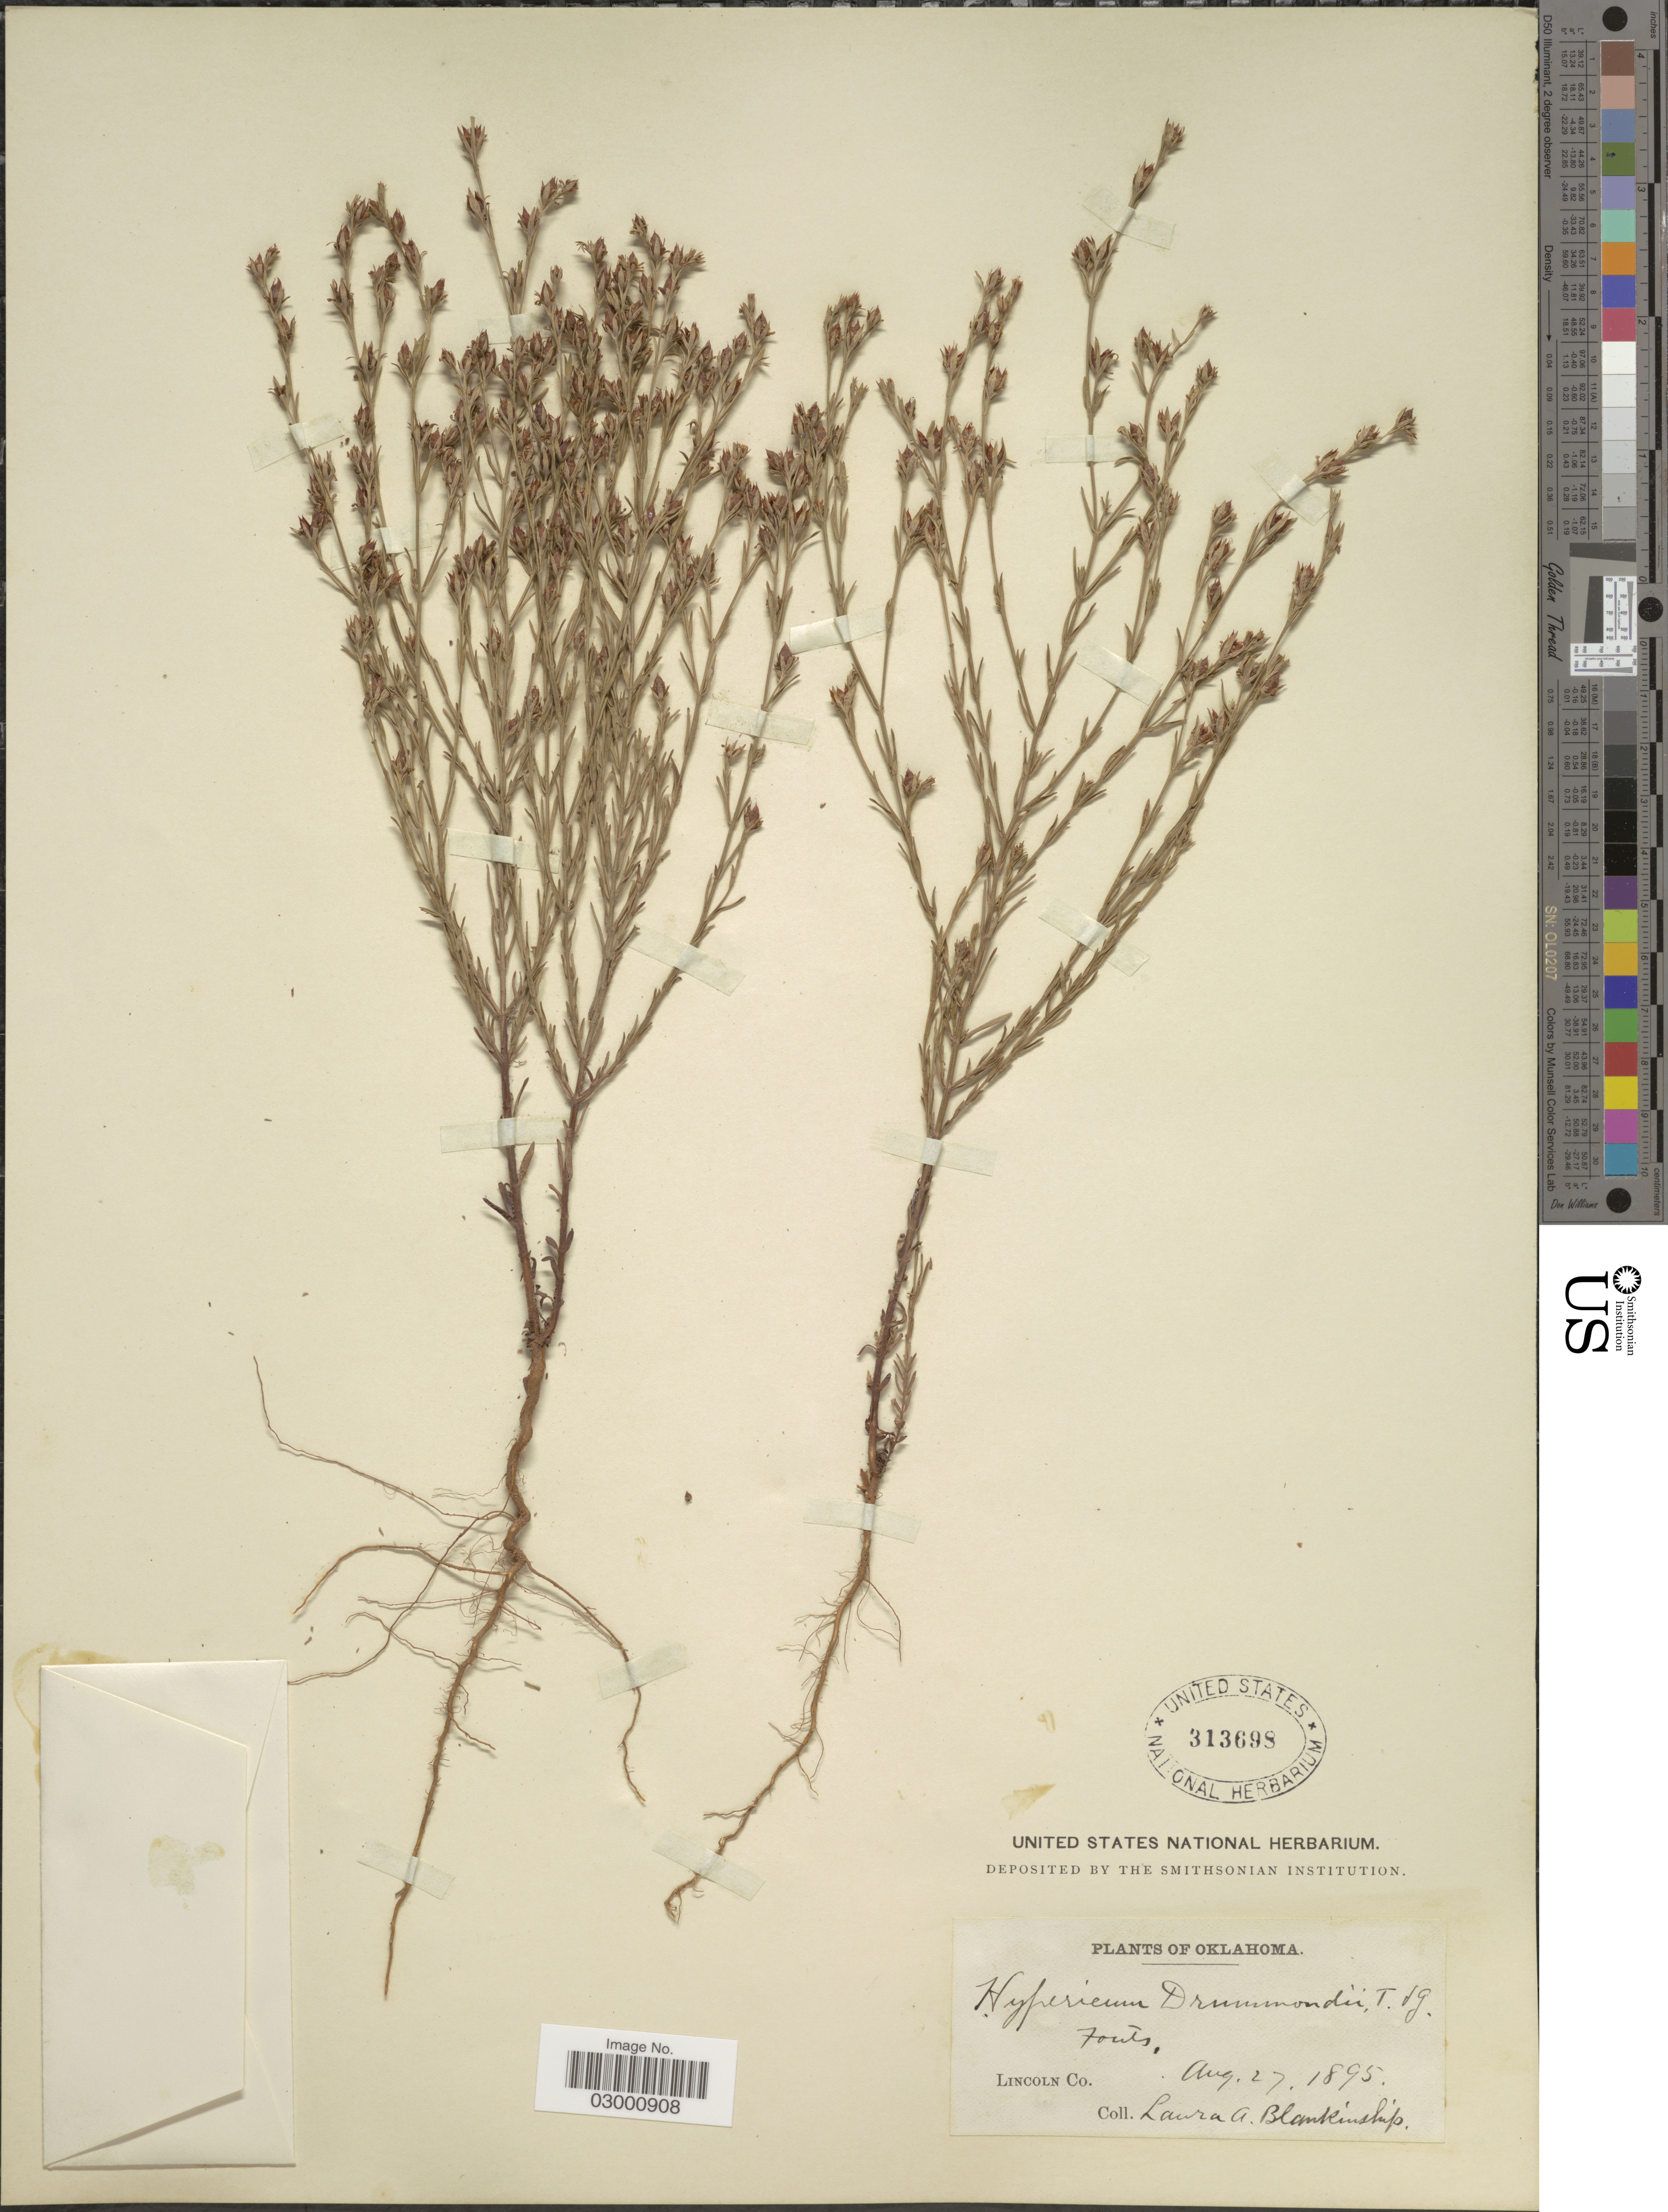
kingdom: Plantae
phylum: Tracheophyta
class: Magnoliopsida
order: Malpighiales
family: Hypericaceae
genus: Hypericum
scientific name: Hypericum drummondii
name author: (Grev. & Hook.) Torr. & A. Gray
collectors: L. A. Blankinship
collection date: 1895-08-27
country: United States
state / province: Oklahoma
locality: Fouts. Lincoln Co.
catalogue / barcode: US 313698